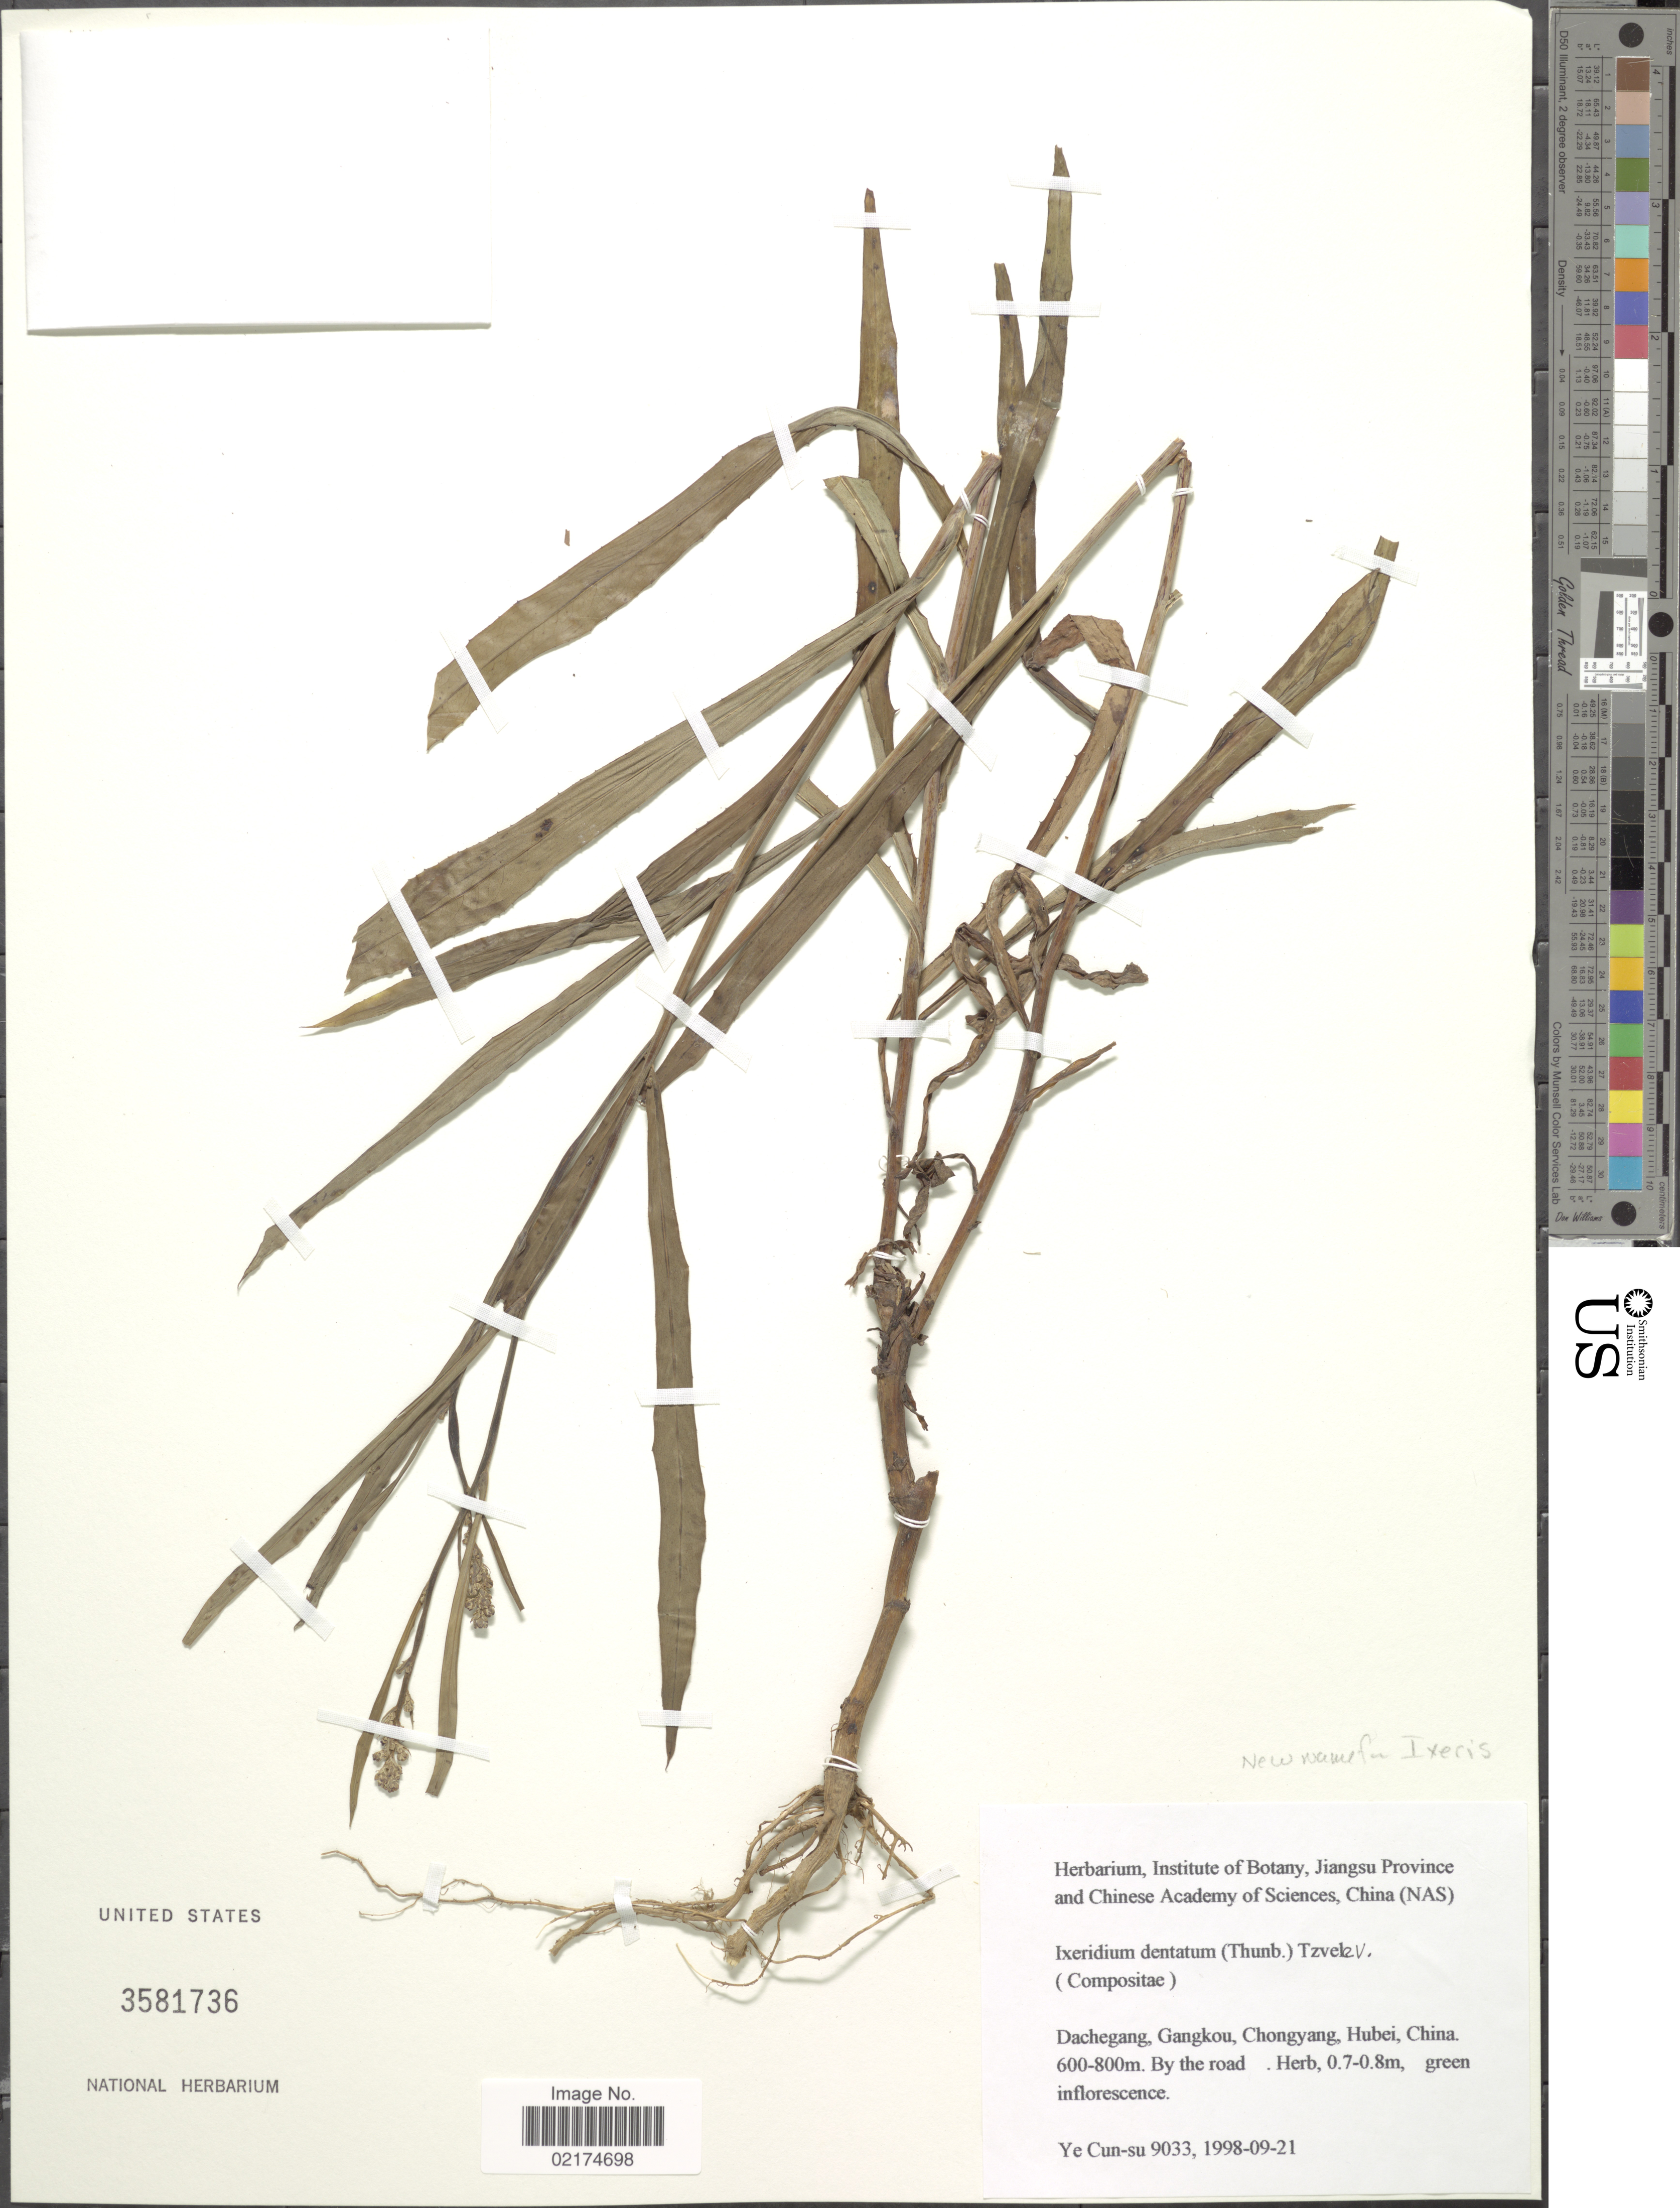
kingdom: Plantae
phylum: Tracheophyta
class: Magnoliopsida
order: Asterales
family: Asteraceae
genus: Ixeridium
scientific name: Ixeridium dentatum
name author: (Thunb.) Tzvelev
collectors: Ye Cun-su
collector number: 9033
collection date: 1998-09-21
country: China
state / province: Hubei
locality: Dachegang, Gangkou, Chongyang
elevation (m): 600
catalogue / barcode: US 3581736